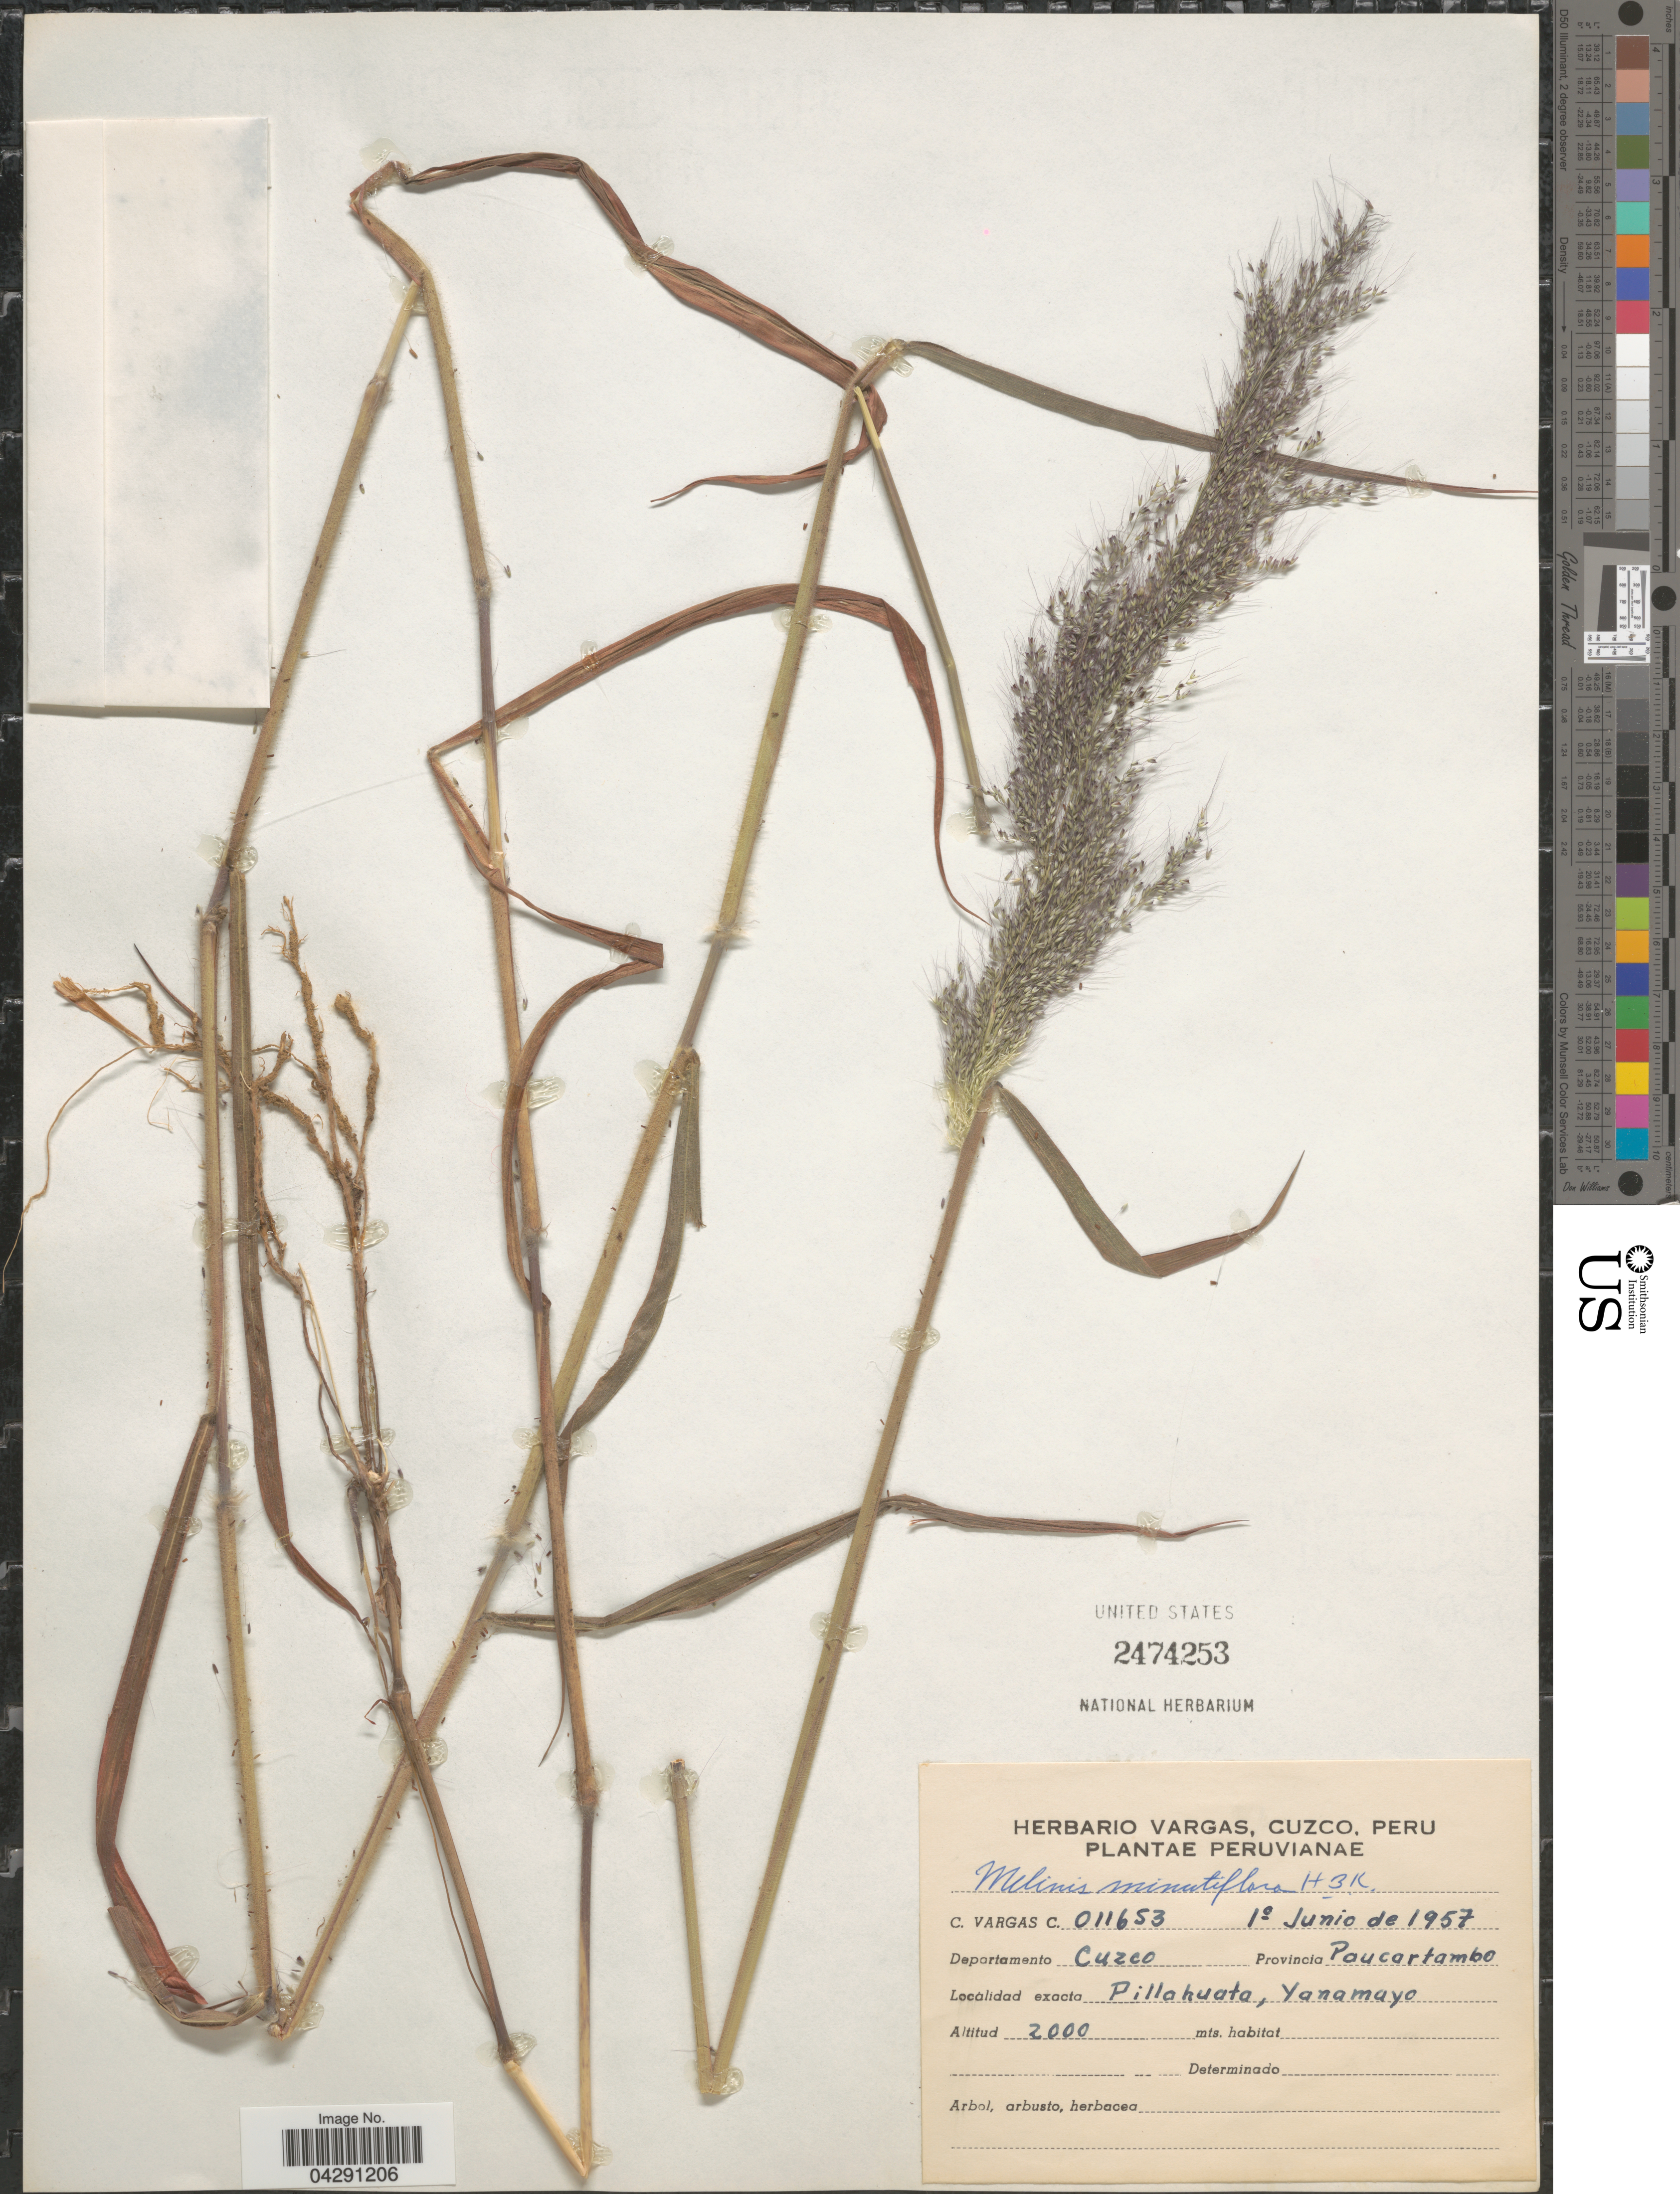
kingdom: Plantae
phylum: Tracheophyta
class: Liliopsida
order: Poales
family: Poaceae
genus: Melinis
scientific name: Melinis minutiflora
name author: P. Beauv.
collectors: C. Vargas Calderón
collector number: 011653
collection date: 1957-06-01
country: Peru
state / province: Cusco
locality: Peruvianae. Departamento Cuzco. Provincia Puacartambo. Pillahuata, Yanamayo.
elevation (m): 2000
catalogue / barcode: US 2474253